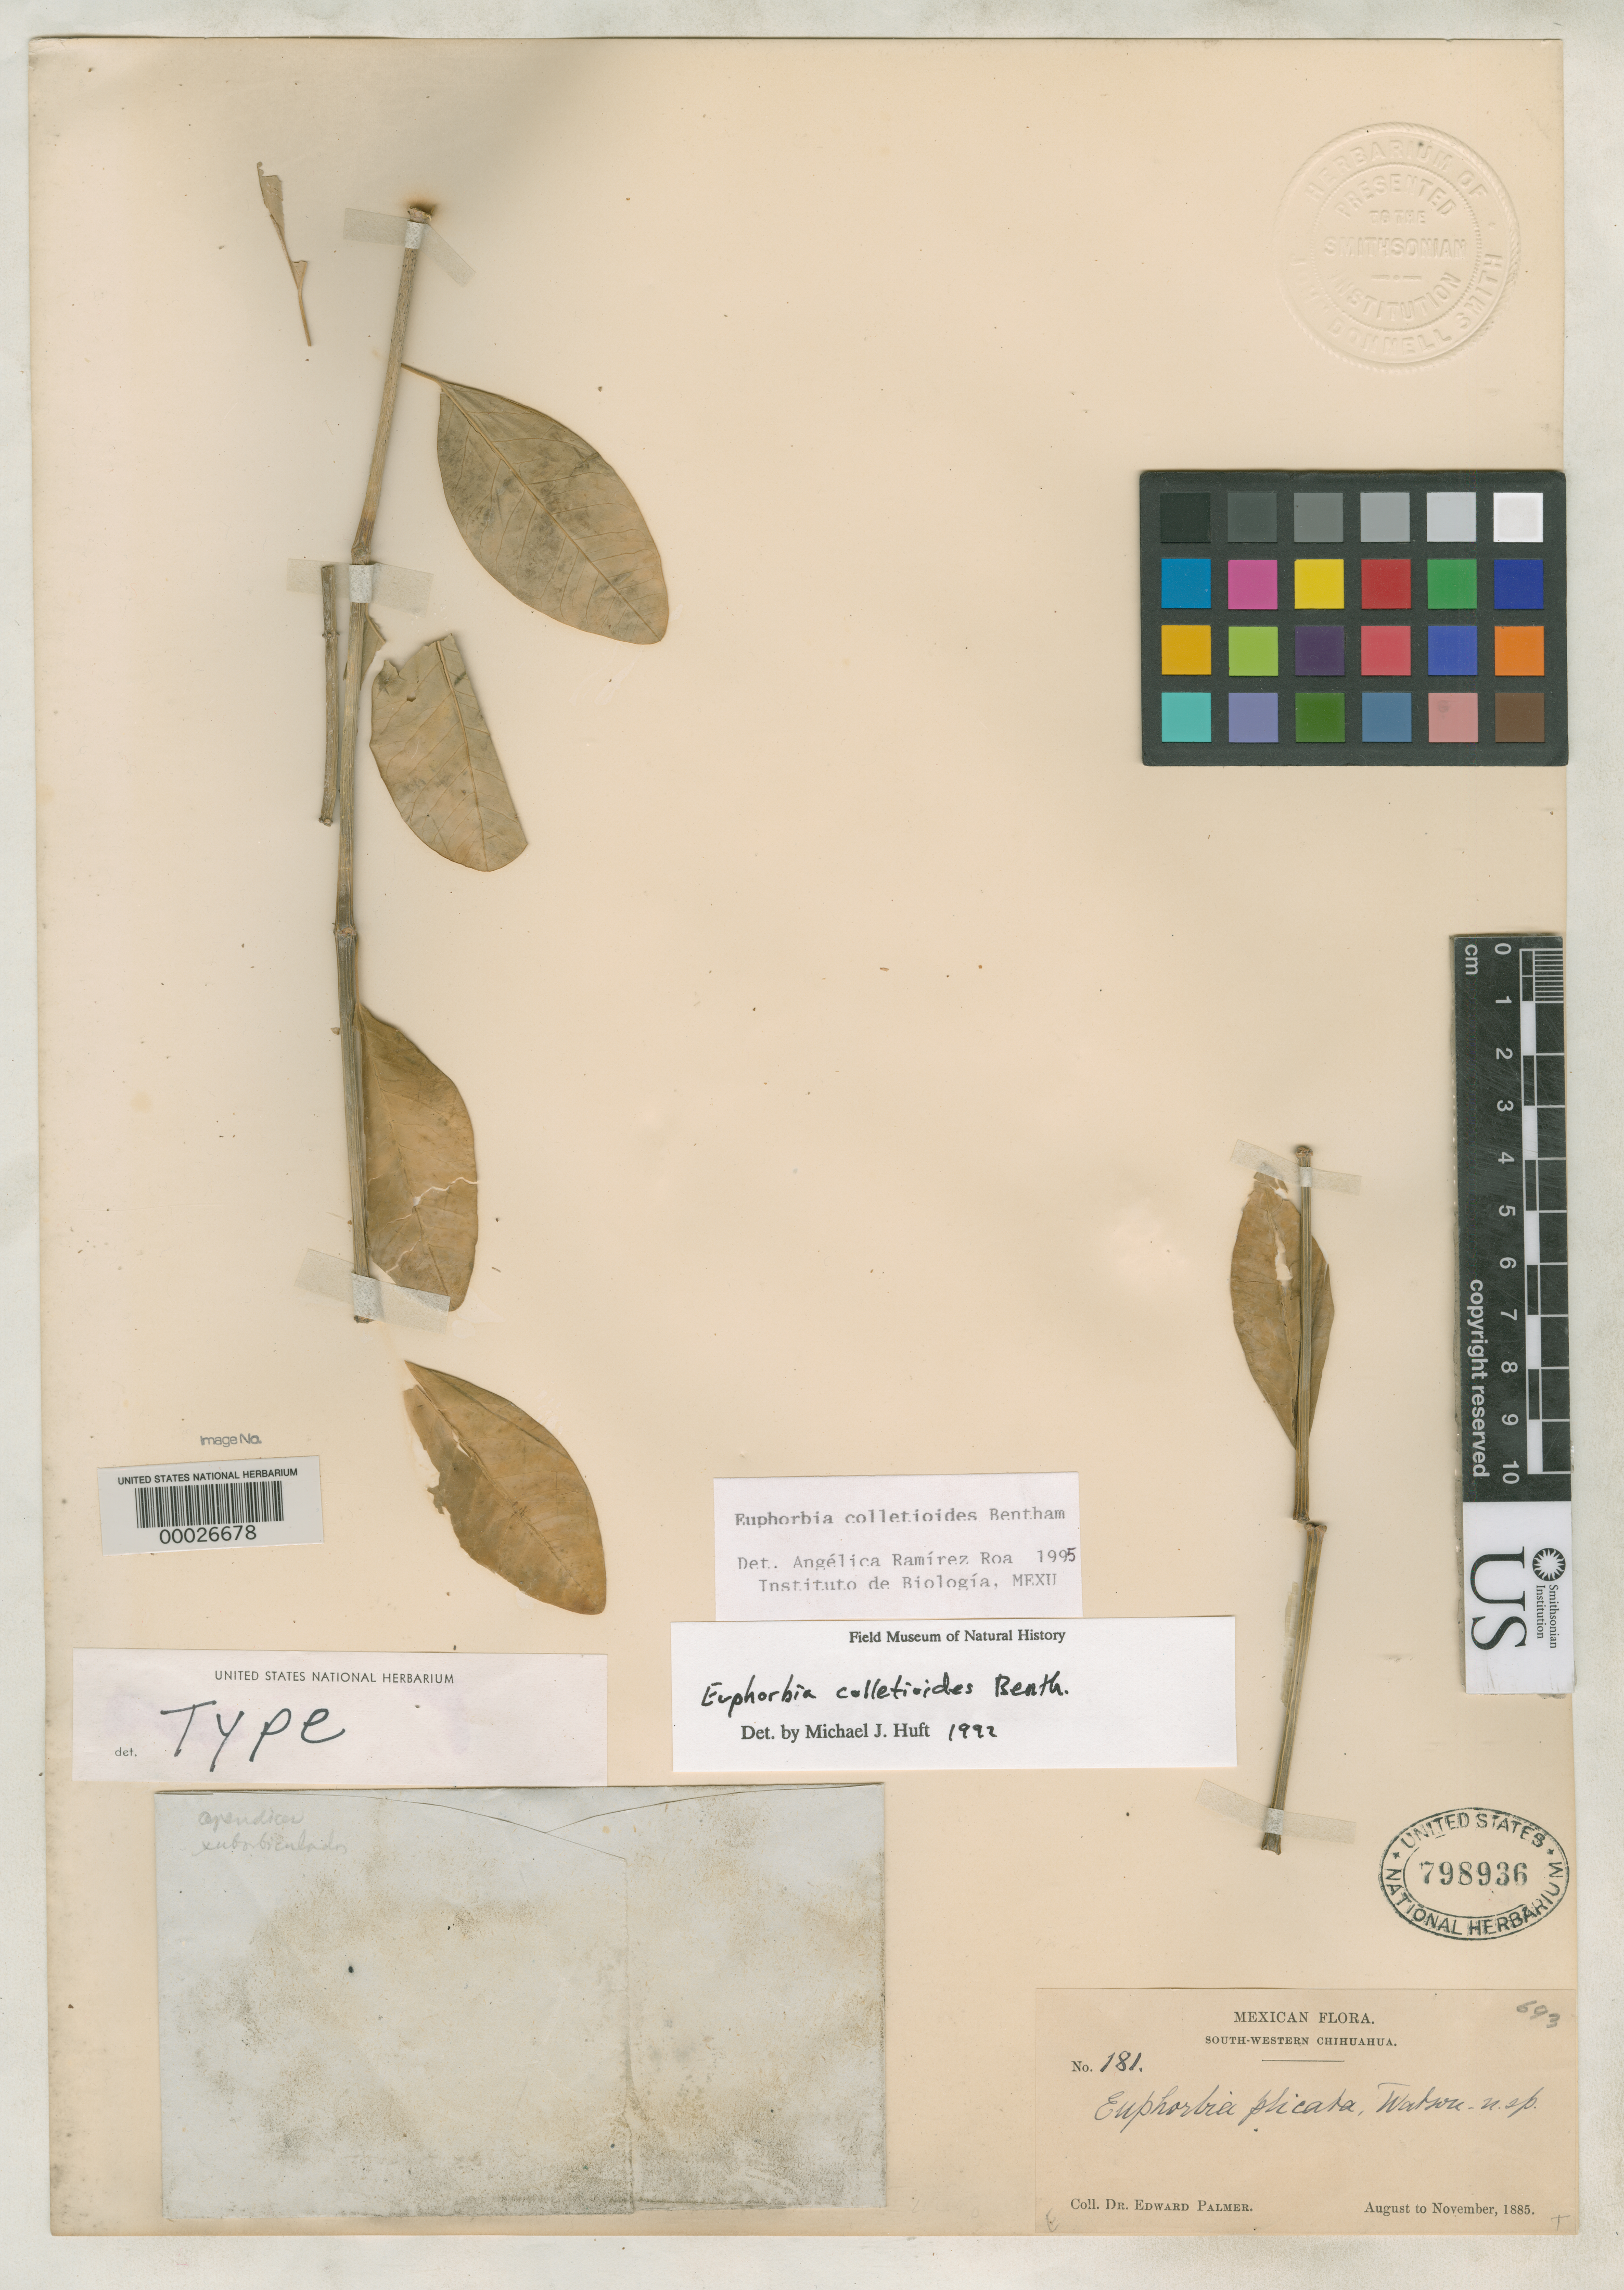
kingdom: Plantae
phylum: Tracheophyta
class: Magnoliopsida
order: Malpighiales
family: Euphorbiaceae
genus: Euphorbia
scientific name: Euphorbia plicata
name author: S. Watson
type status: Syntype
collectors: E. Palmer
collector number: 181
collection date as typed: Aug 1885 to -- Nov 1885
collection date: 1885-08/1885-11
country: Mexico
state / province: Chihuahua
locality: South-western Chihuahua.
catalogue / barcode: US 798936